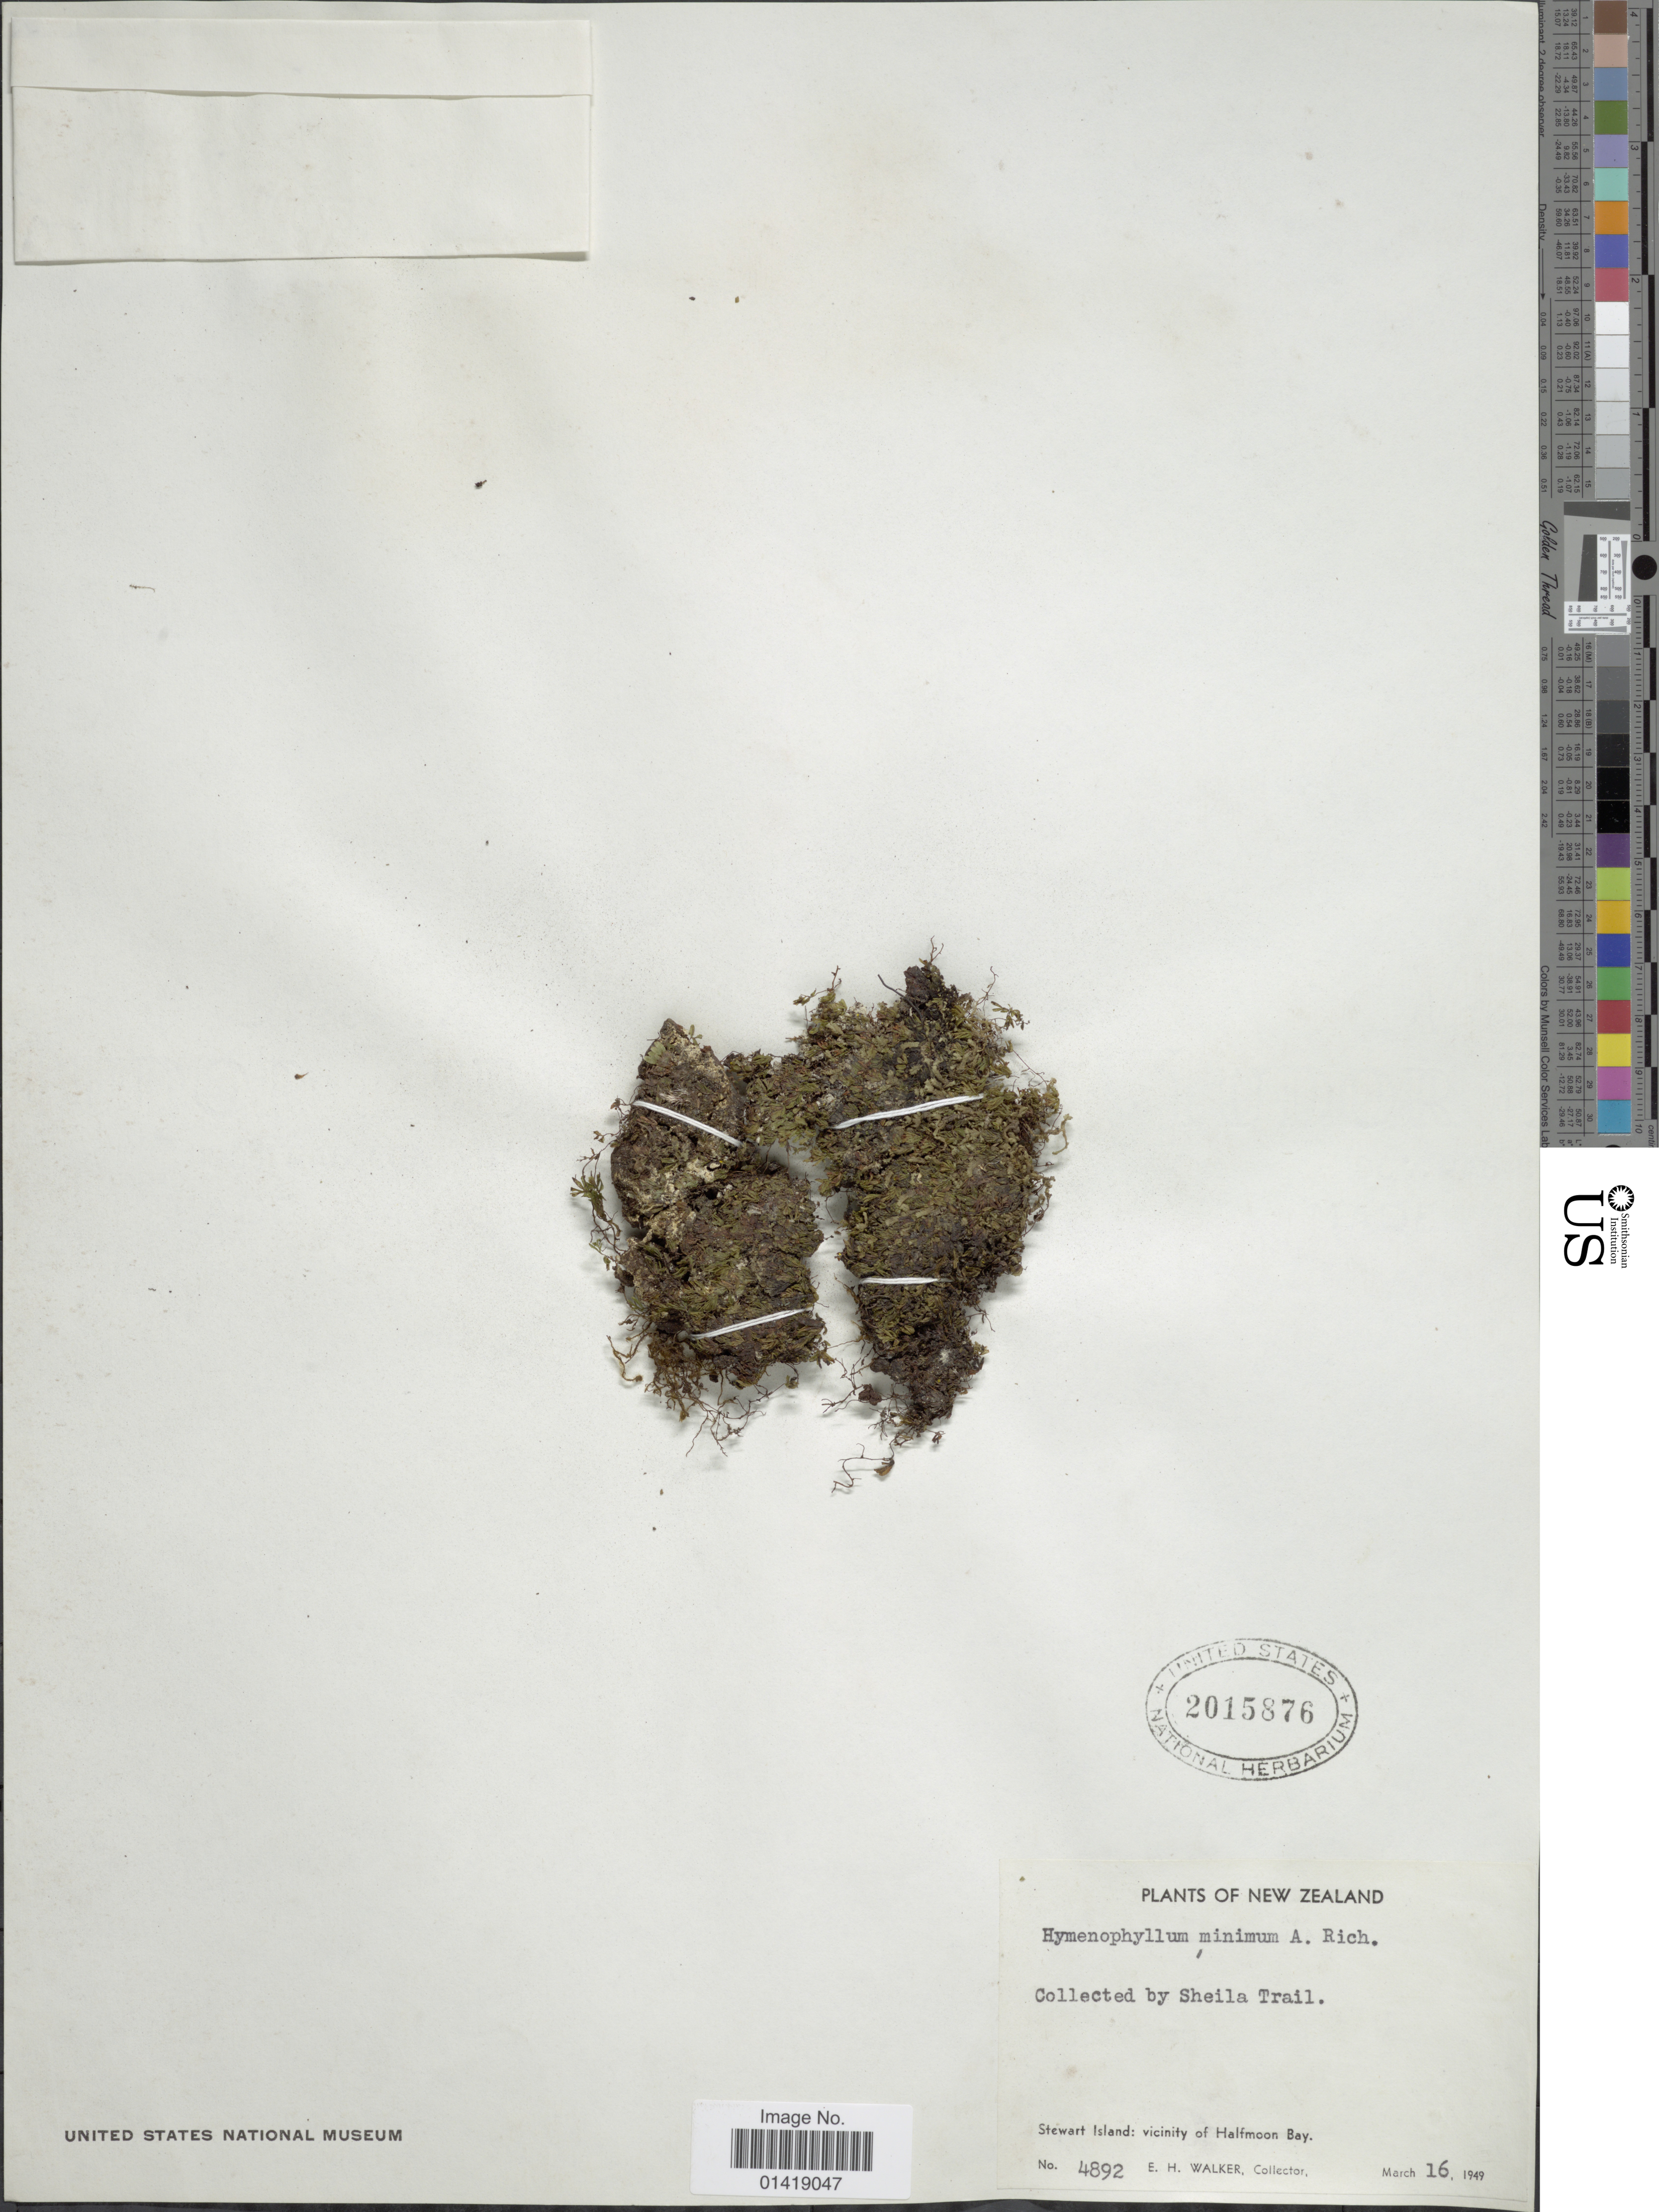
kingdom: Plantae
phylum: Tracheophyta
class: Polypodiopsida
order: Hymenophyllales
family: Hymenophyllaceae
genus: Hymenophyllum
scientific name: Hymenophyllum minimum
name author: A. Rich.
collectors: E. H. Walker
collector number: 4892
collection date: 1949-03-16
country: New Zealand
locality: Stewart Island: vicinity of Halfmoon Bay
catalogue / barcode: US 2015876